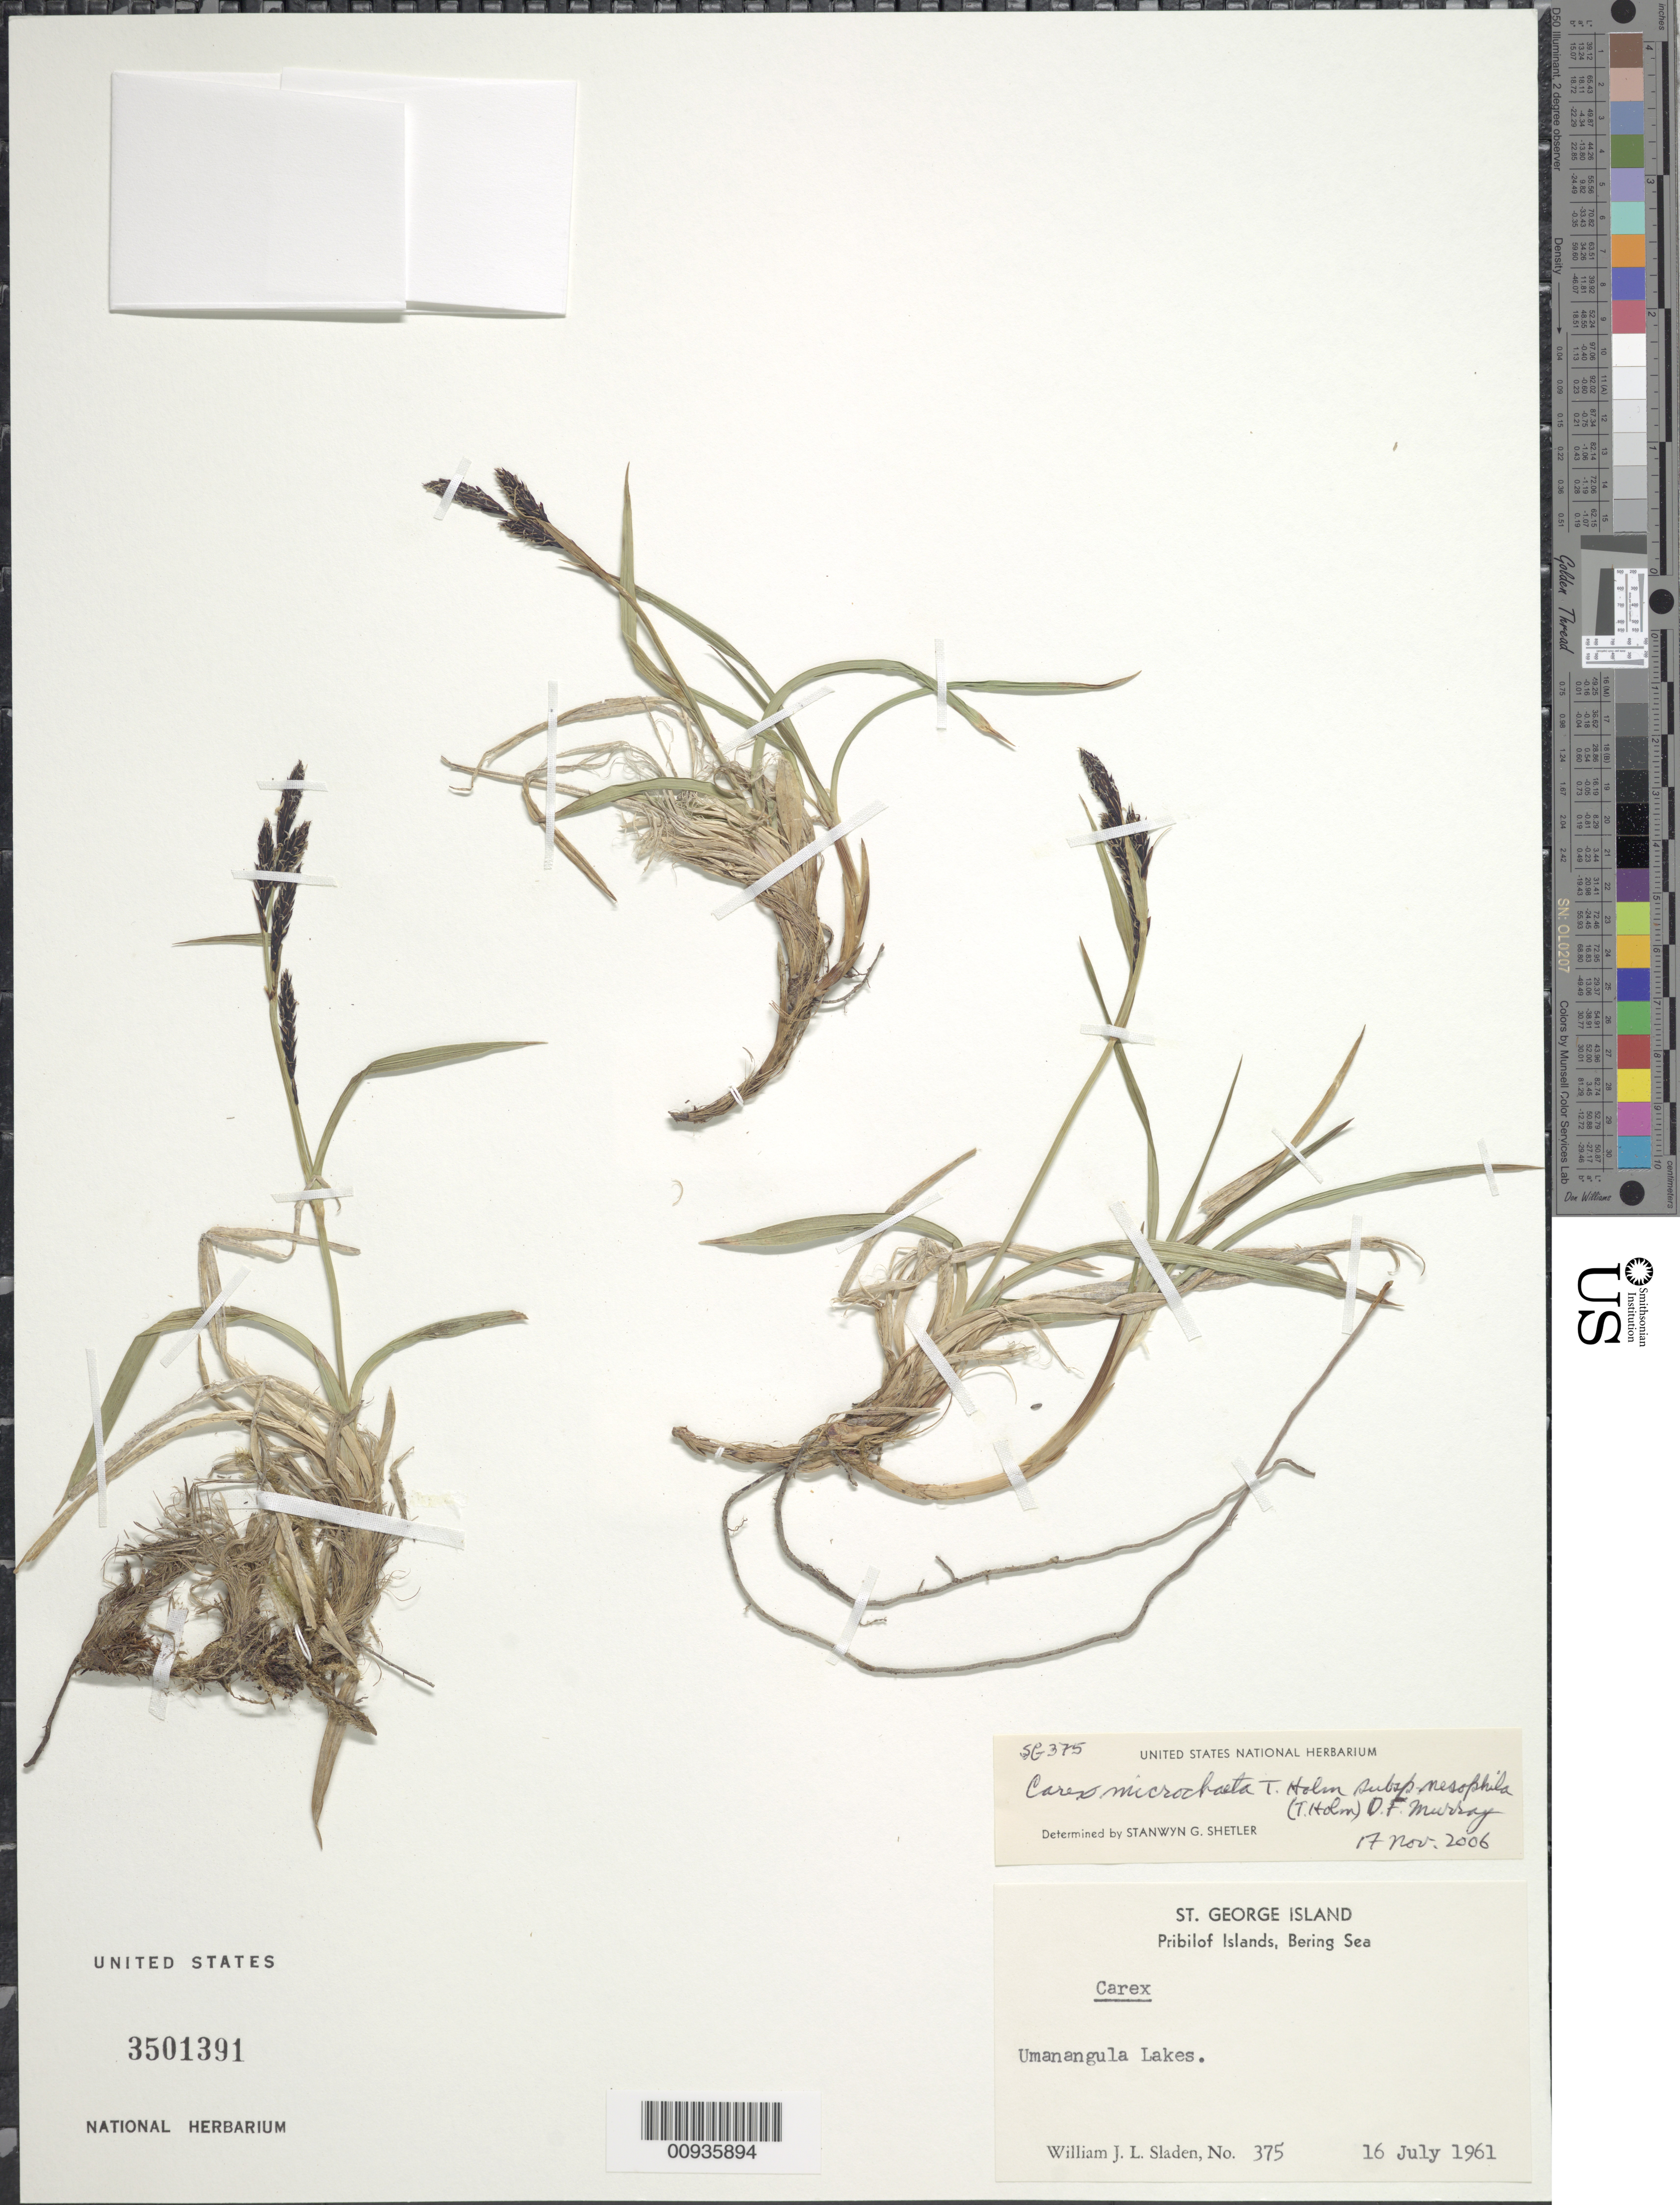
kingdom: Plantae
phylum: Tracheophyta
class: Liliopsida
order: Poales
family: Cyperaceae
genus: Carex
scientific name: Carex microchaeta subsp. nesophila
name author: (Holm) D.F. Murray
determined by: Shetler, Stanwyn G., (US), NMNH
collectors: W. Sladen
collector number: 375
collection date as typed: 16 Jul 1961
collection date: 1961-07-16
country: United States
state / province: Alaska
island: St. George Island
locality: St. George Island. Umanangula Lakes., Bering Sea, Pribilof Islands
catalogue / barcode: US 3501391